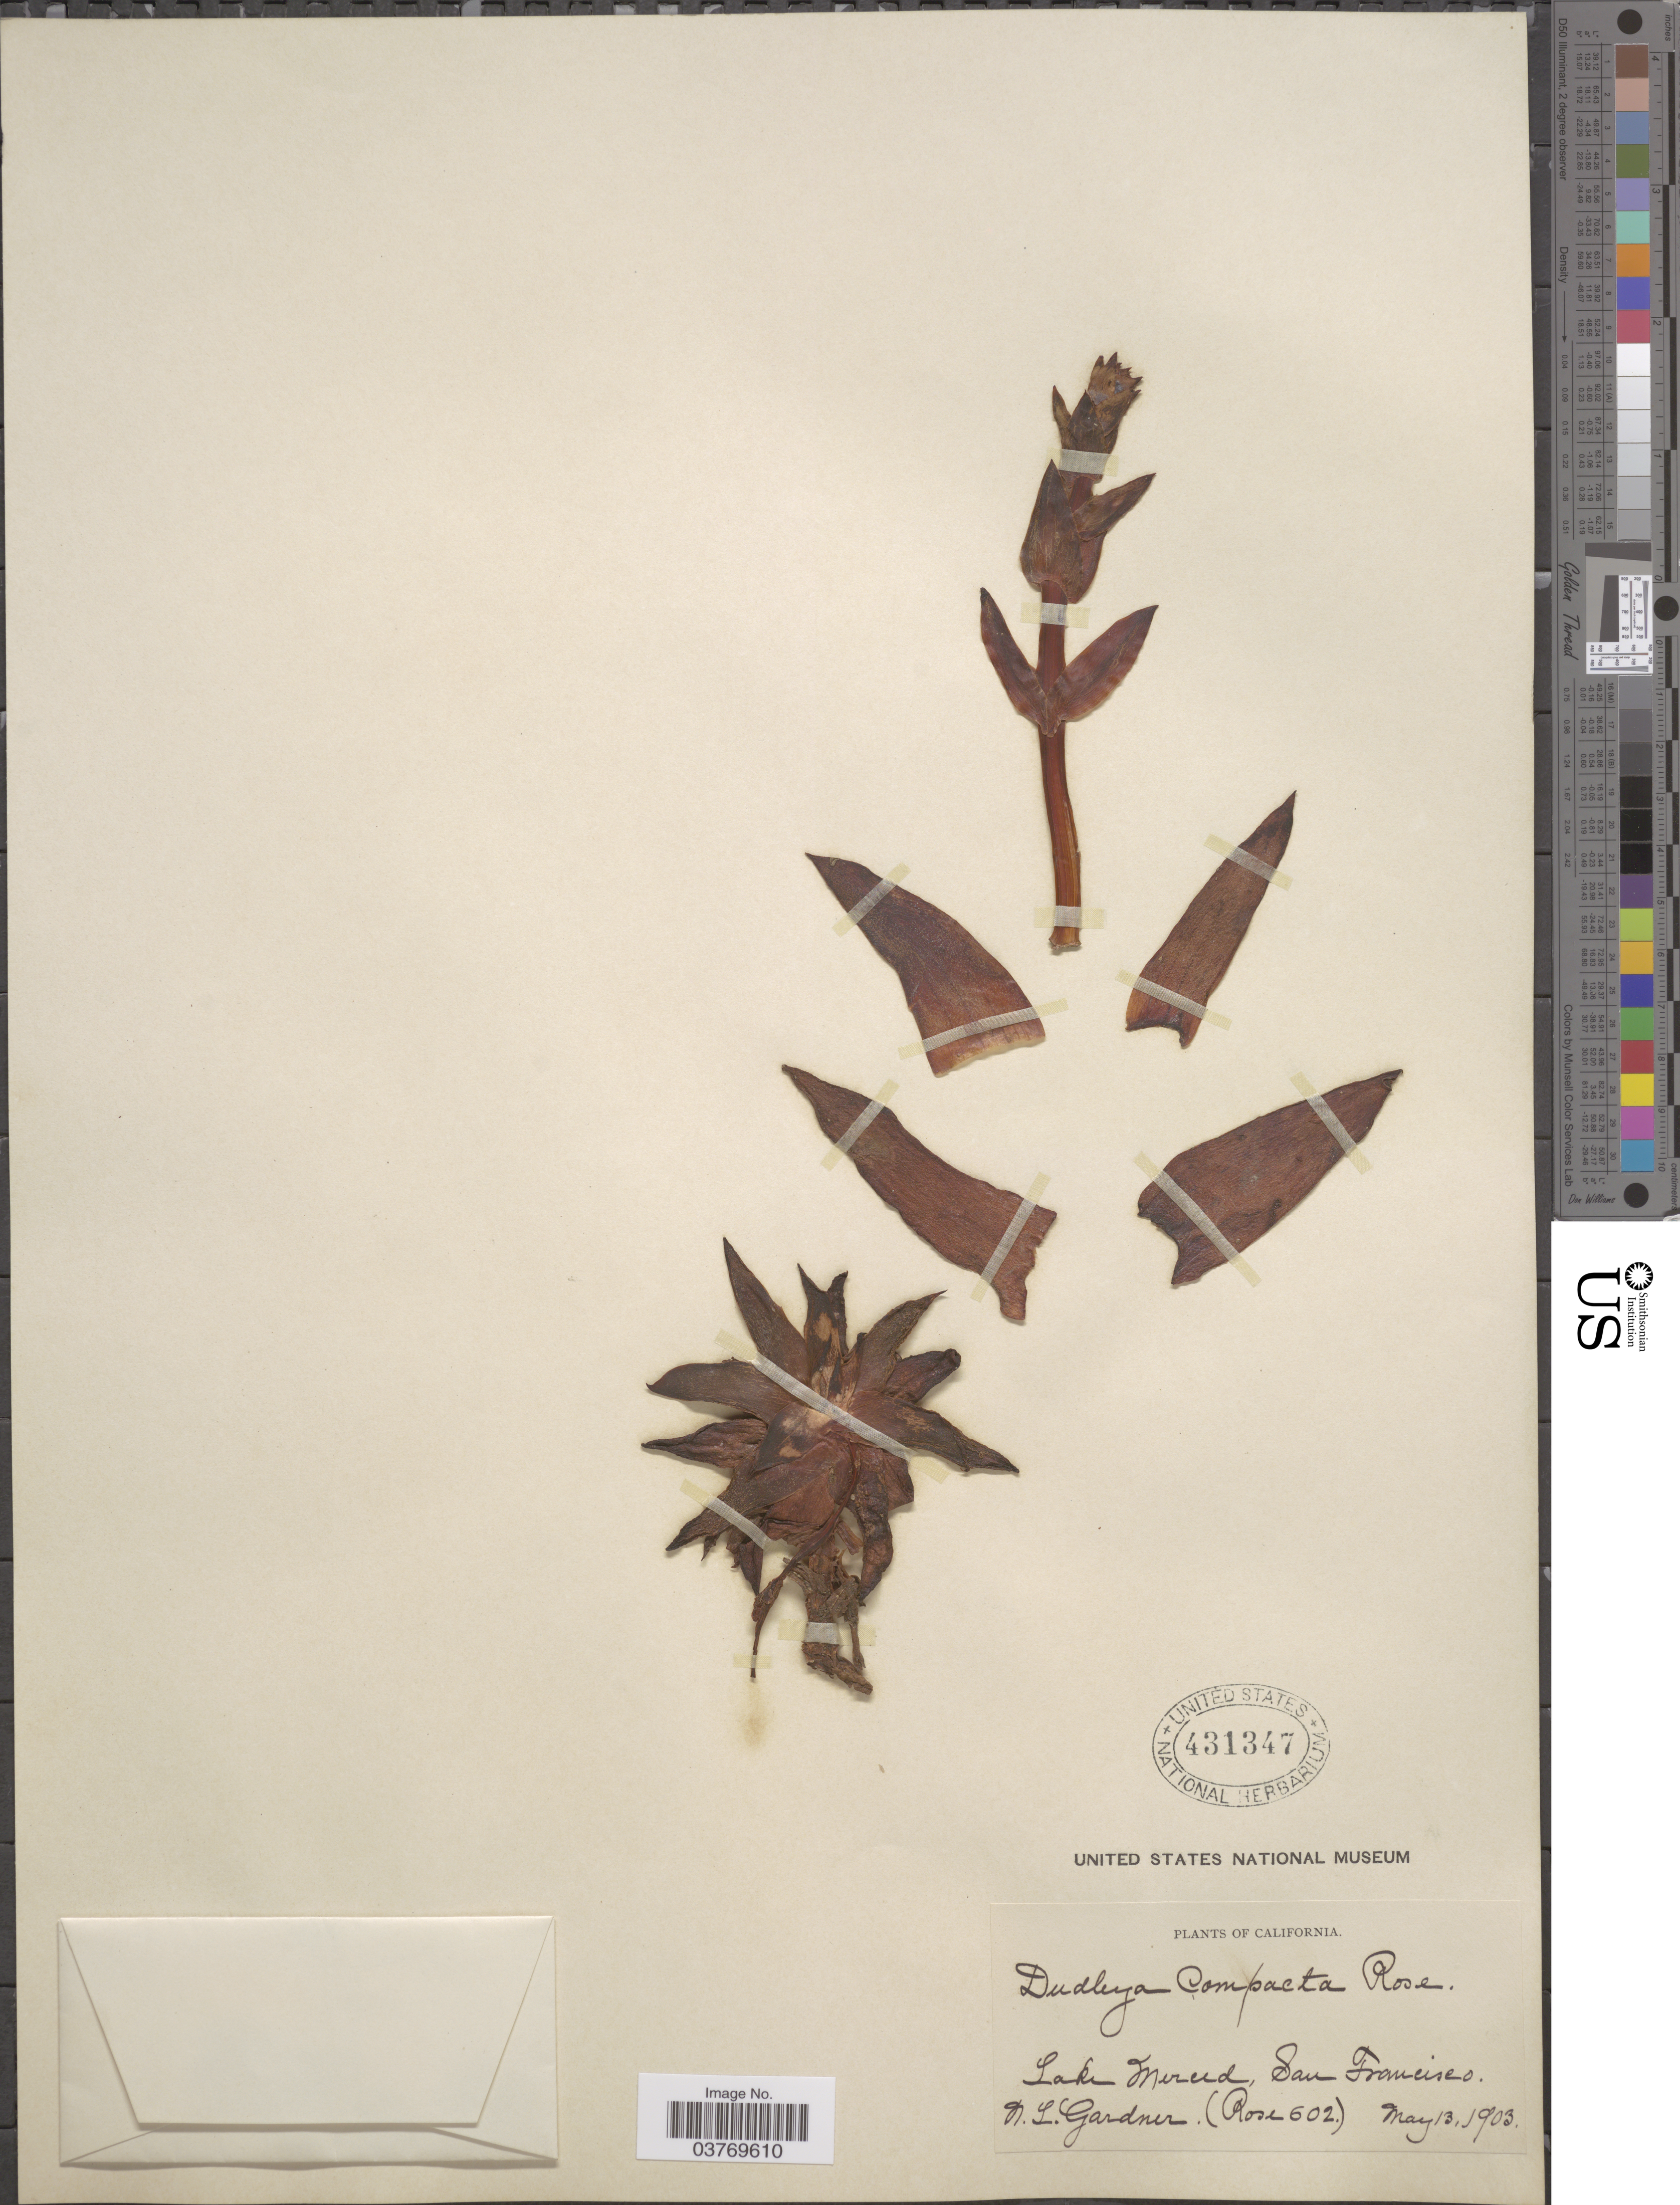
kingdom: Plantae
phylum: Tracheophyta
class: Magnoliopsida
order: Saxifragales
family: Crassulaceae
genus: Dudleya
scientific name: Dudleya compacta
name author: Rose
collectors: N. Gardner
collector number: Rose602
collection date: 1903-05-13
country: United States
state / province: California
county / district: San Francisco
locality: Lake Merced, San Francisco.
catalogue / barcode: US 431347